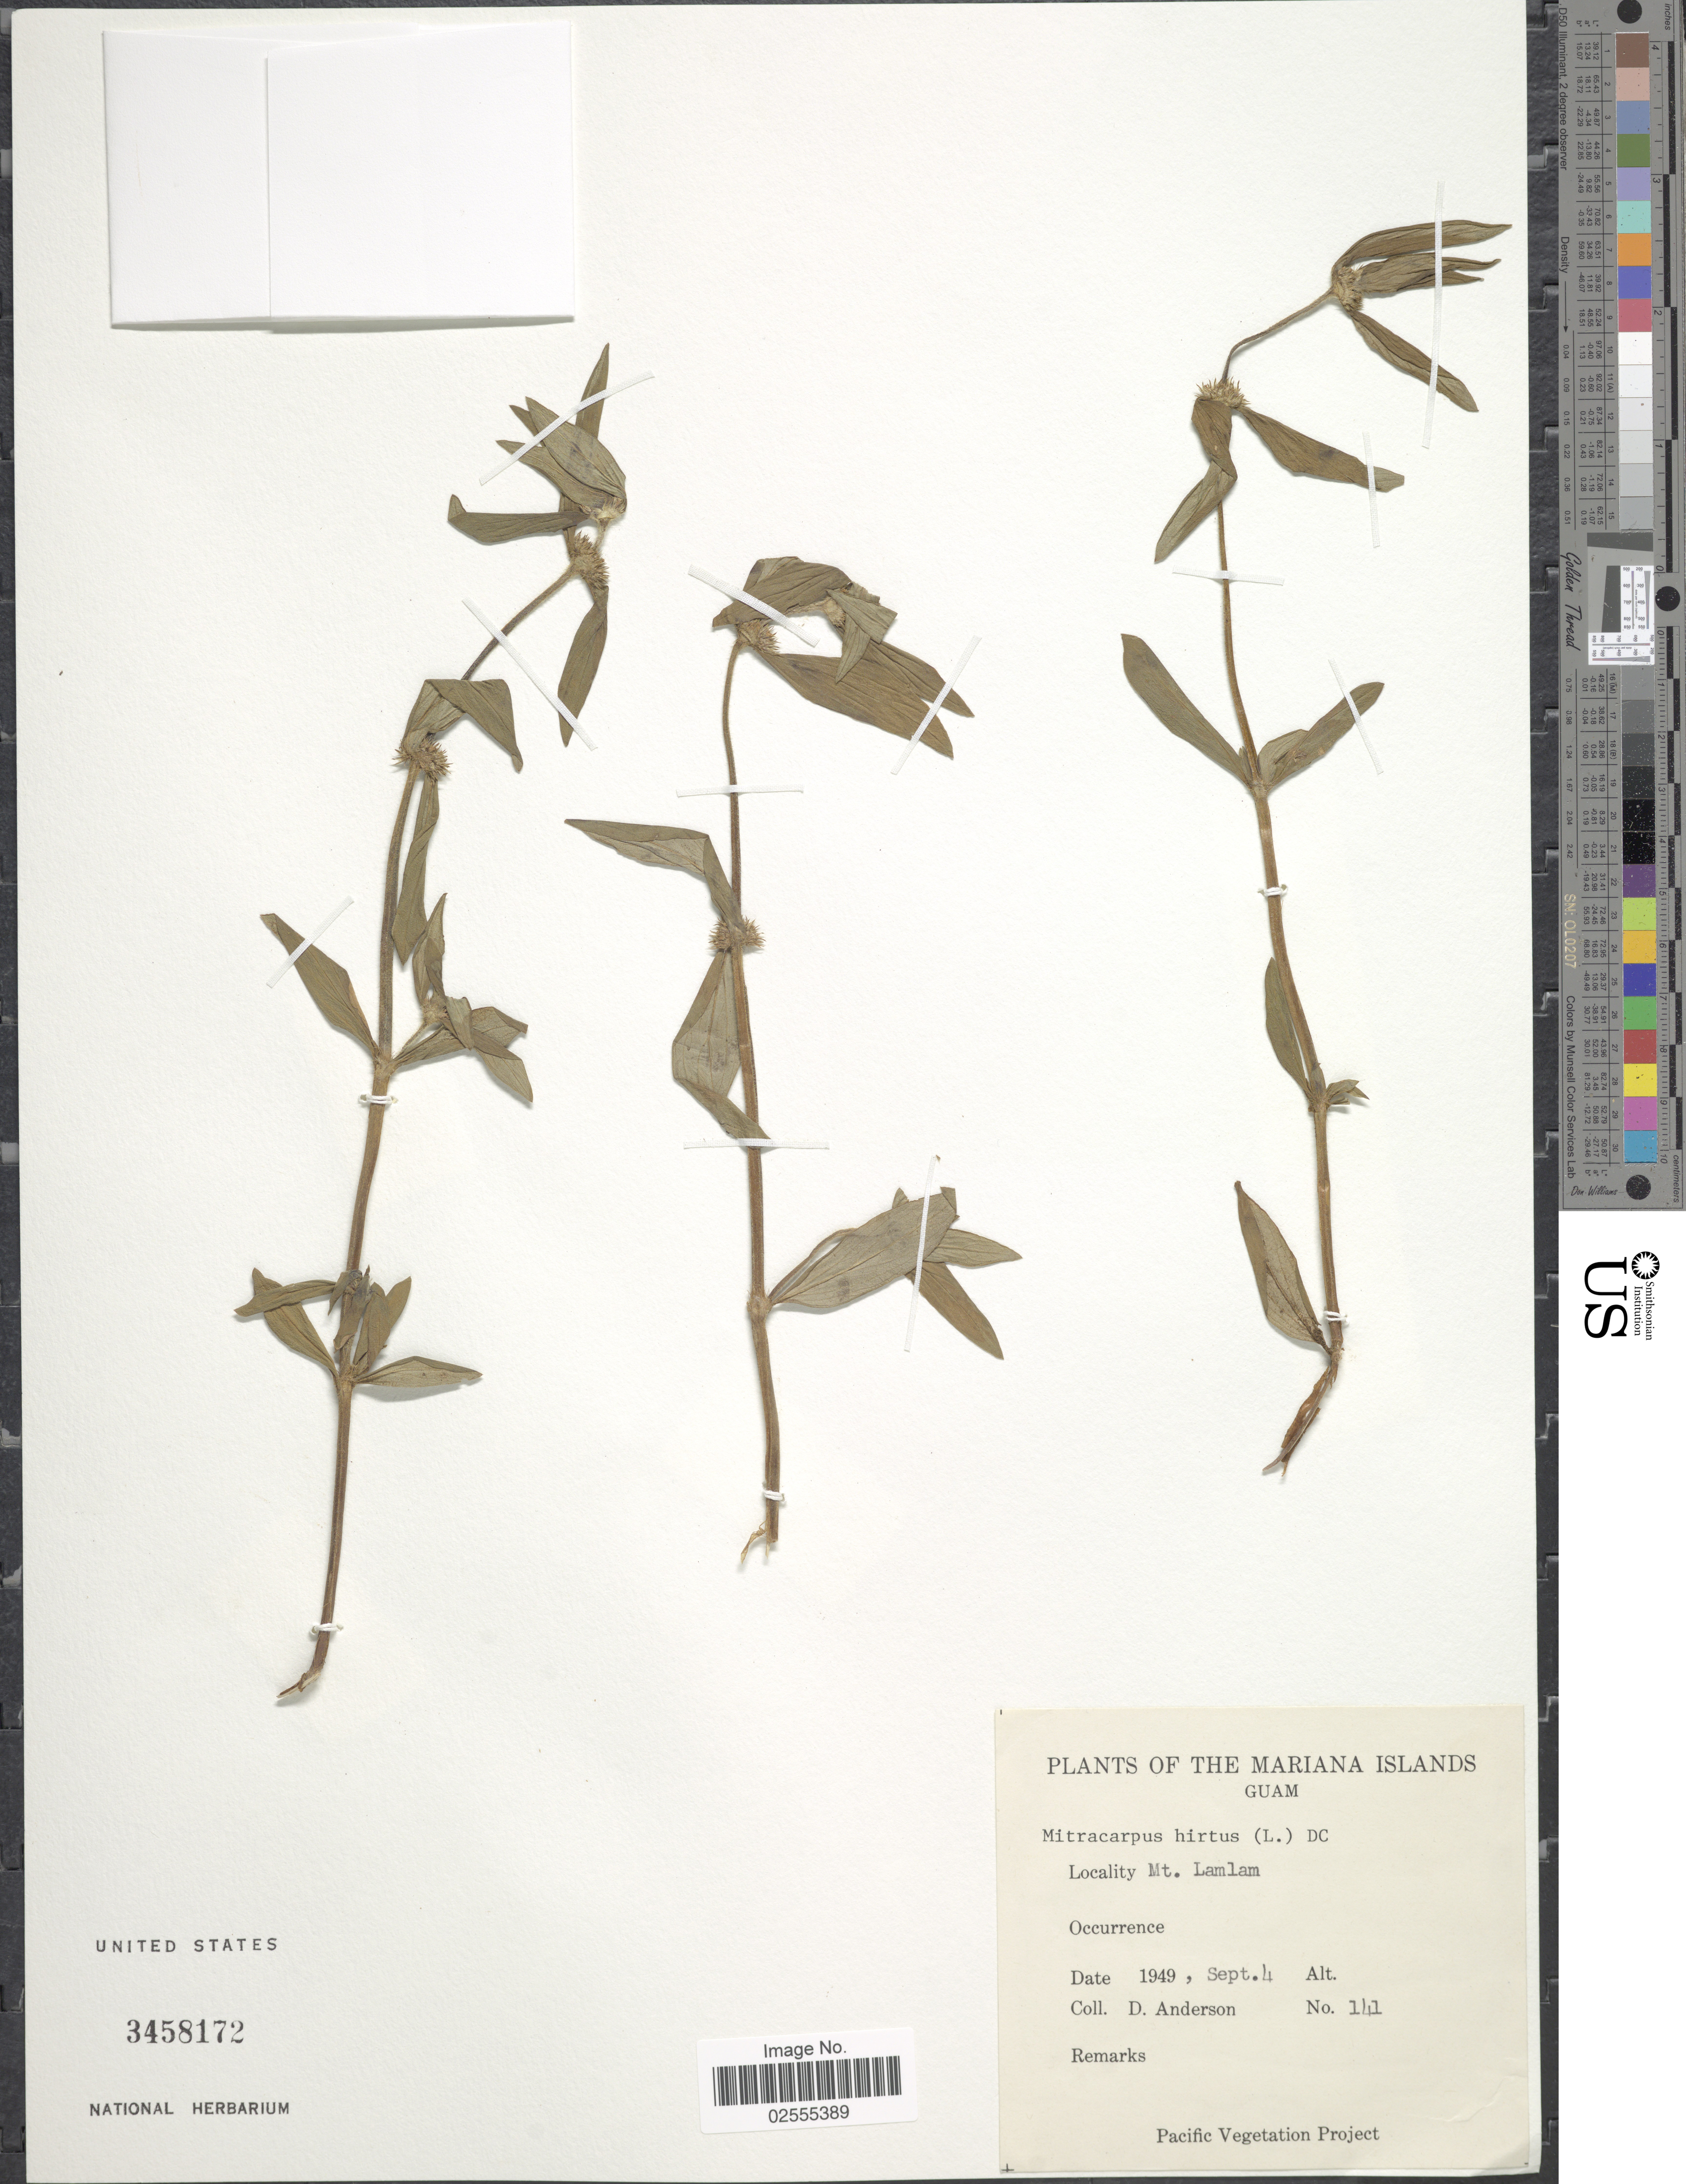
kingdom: Plantae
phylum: Tracheophyta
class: Magnoliopsida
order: Gentianales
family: Rubiaceae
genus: Mitracarpus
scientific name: Mitracarpus hirtus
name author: (L.) DC.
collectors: D. Anderson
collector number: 141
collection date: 1949-09-04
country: Guam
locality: Mariana Islands. Mt. Lamlam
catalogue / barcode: US 2458172